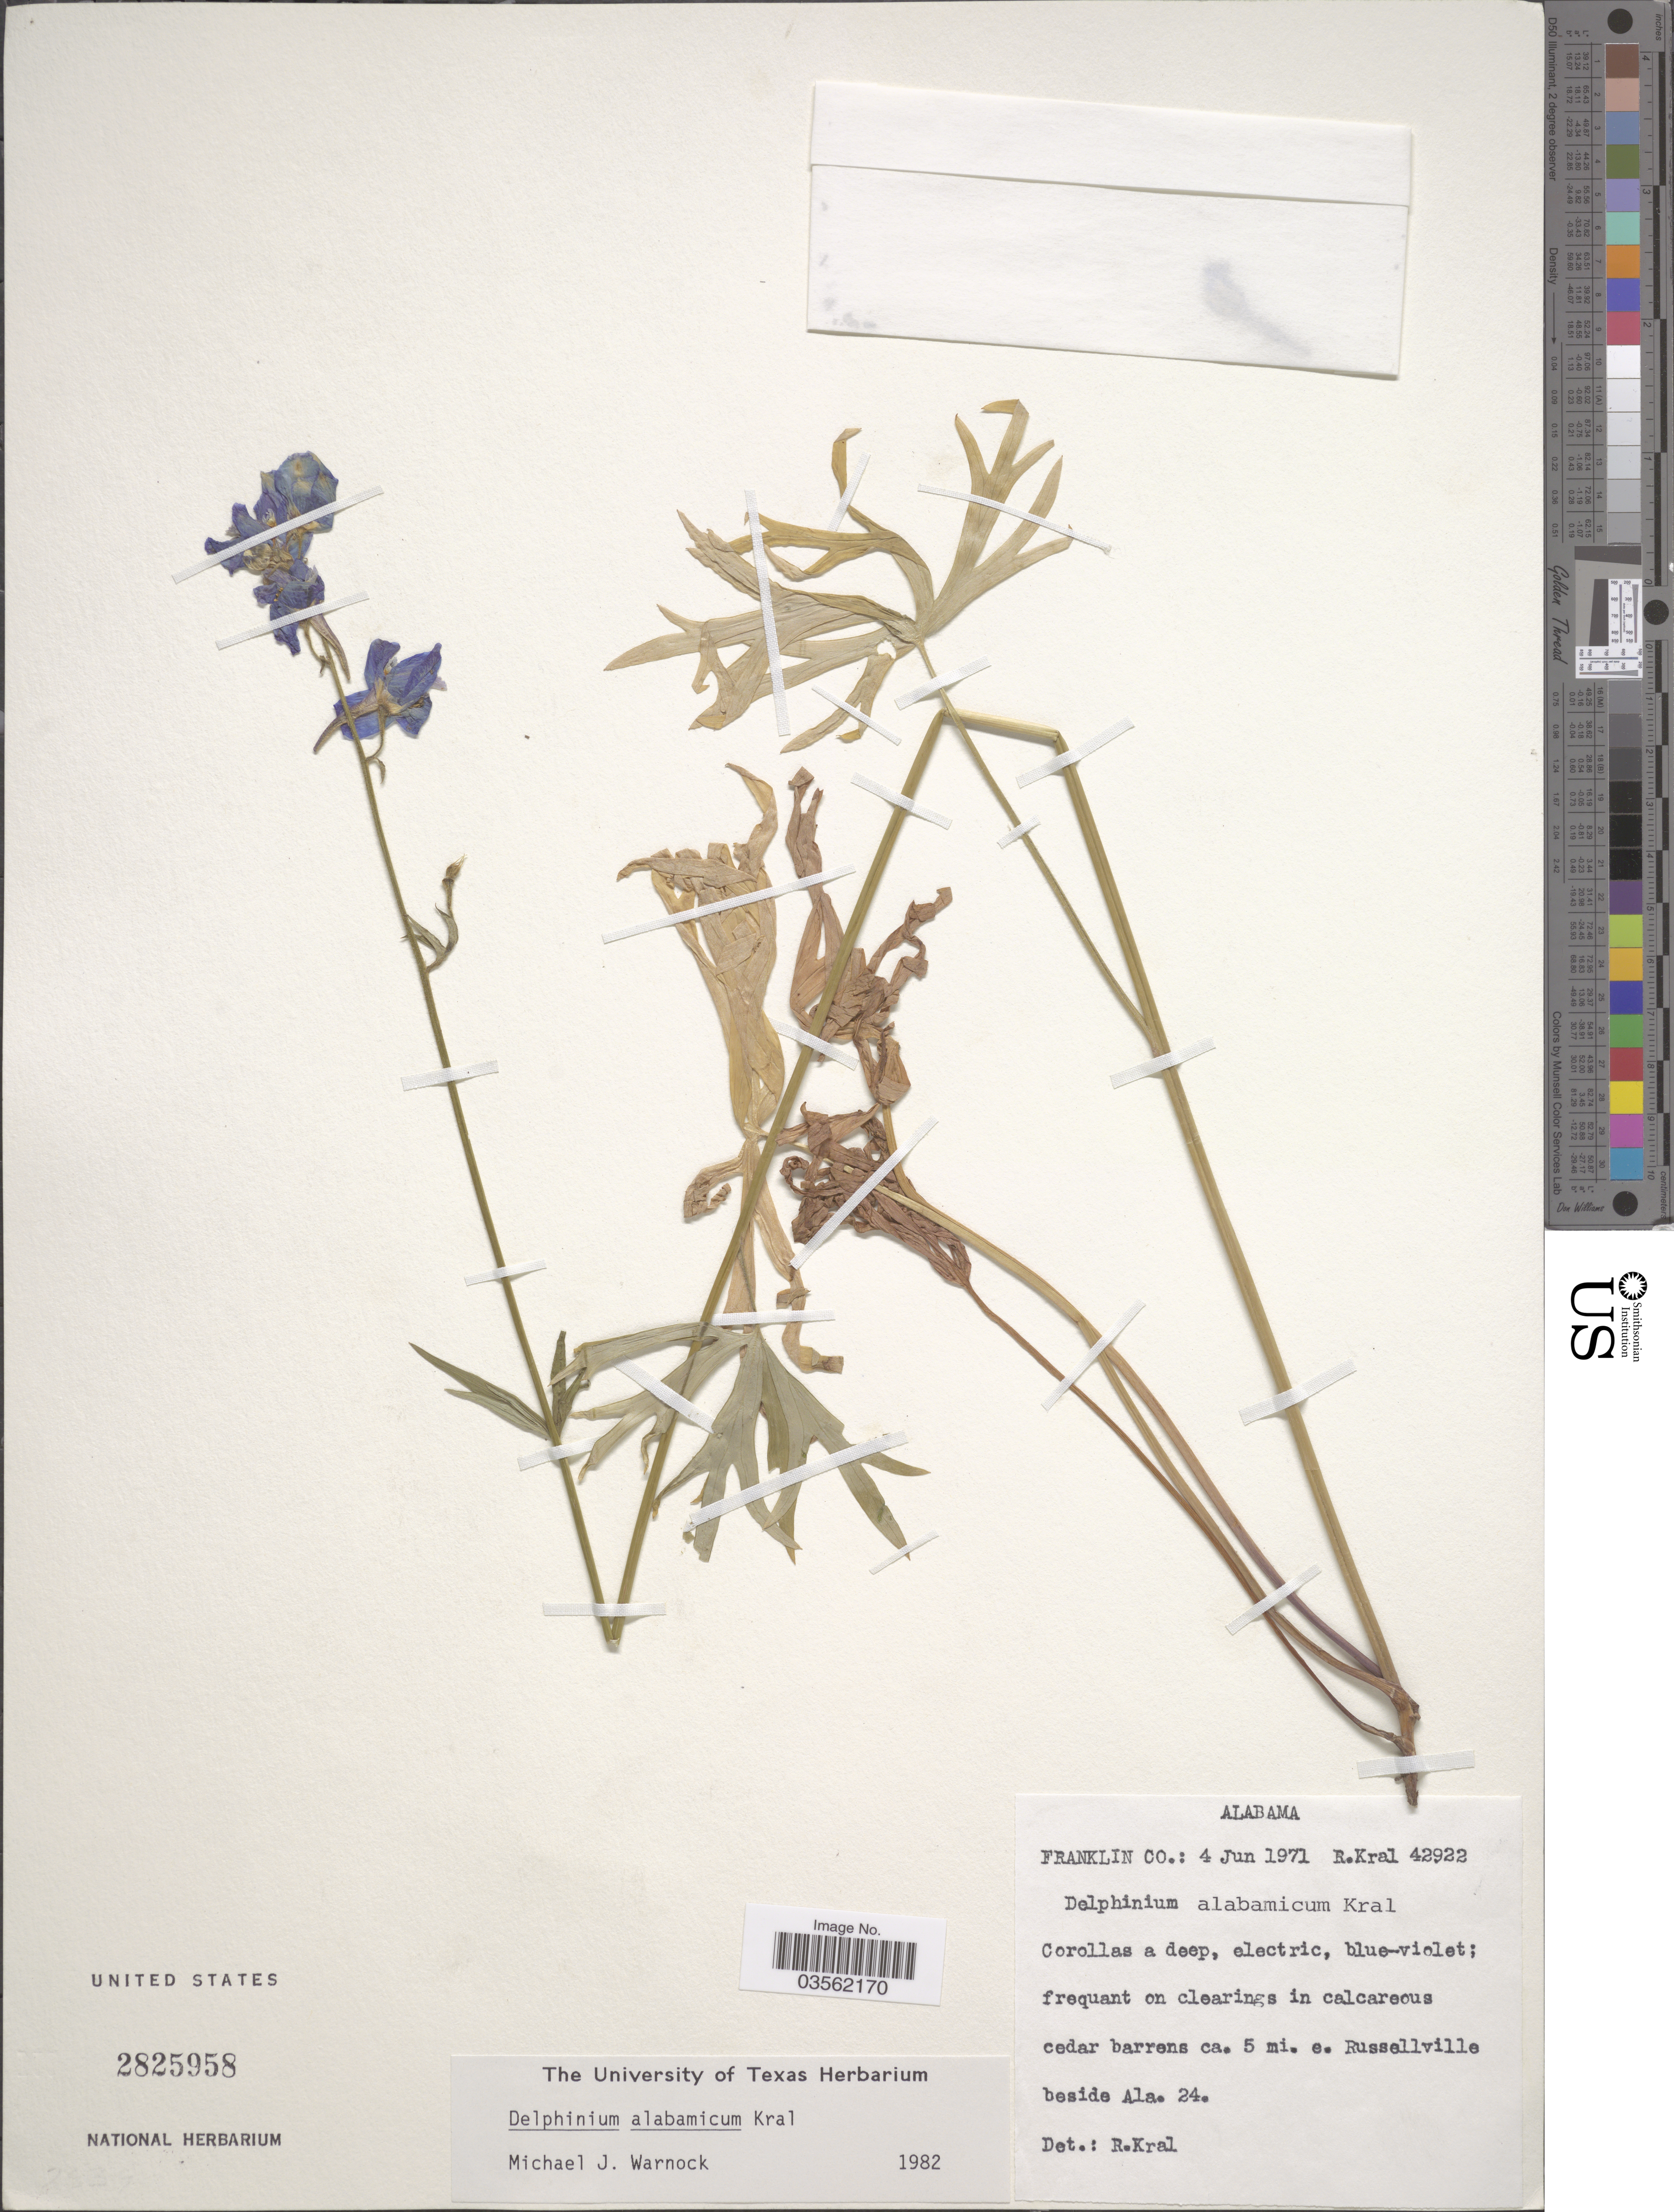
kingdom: Plantae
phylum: Tracheophyta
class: Magnoliopsida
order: Ranunculales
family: Ranunculaceae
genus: Delphinium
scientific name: Delphinium alabamicum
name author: Kral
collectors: R. Kral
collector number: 42922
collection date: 1971-06-04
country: United States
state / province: Alabama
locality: Franklin Co. ca. 5 mi. e. Russellville beside Ala. 24.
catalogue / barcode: US 2825958